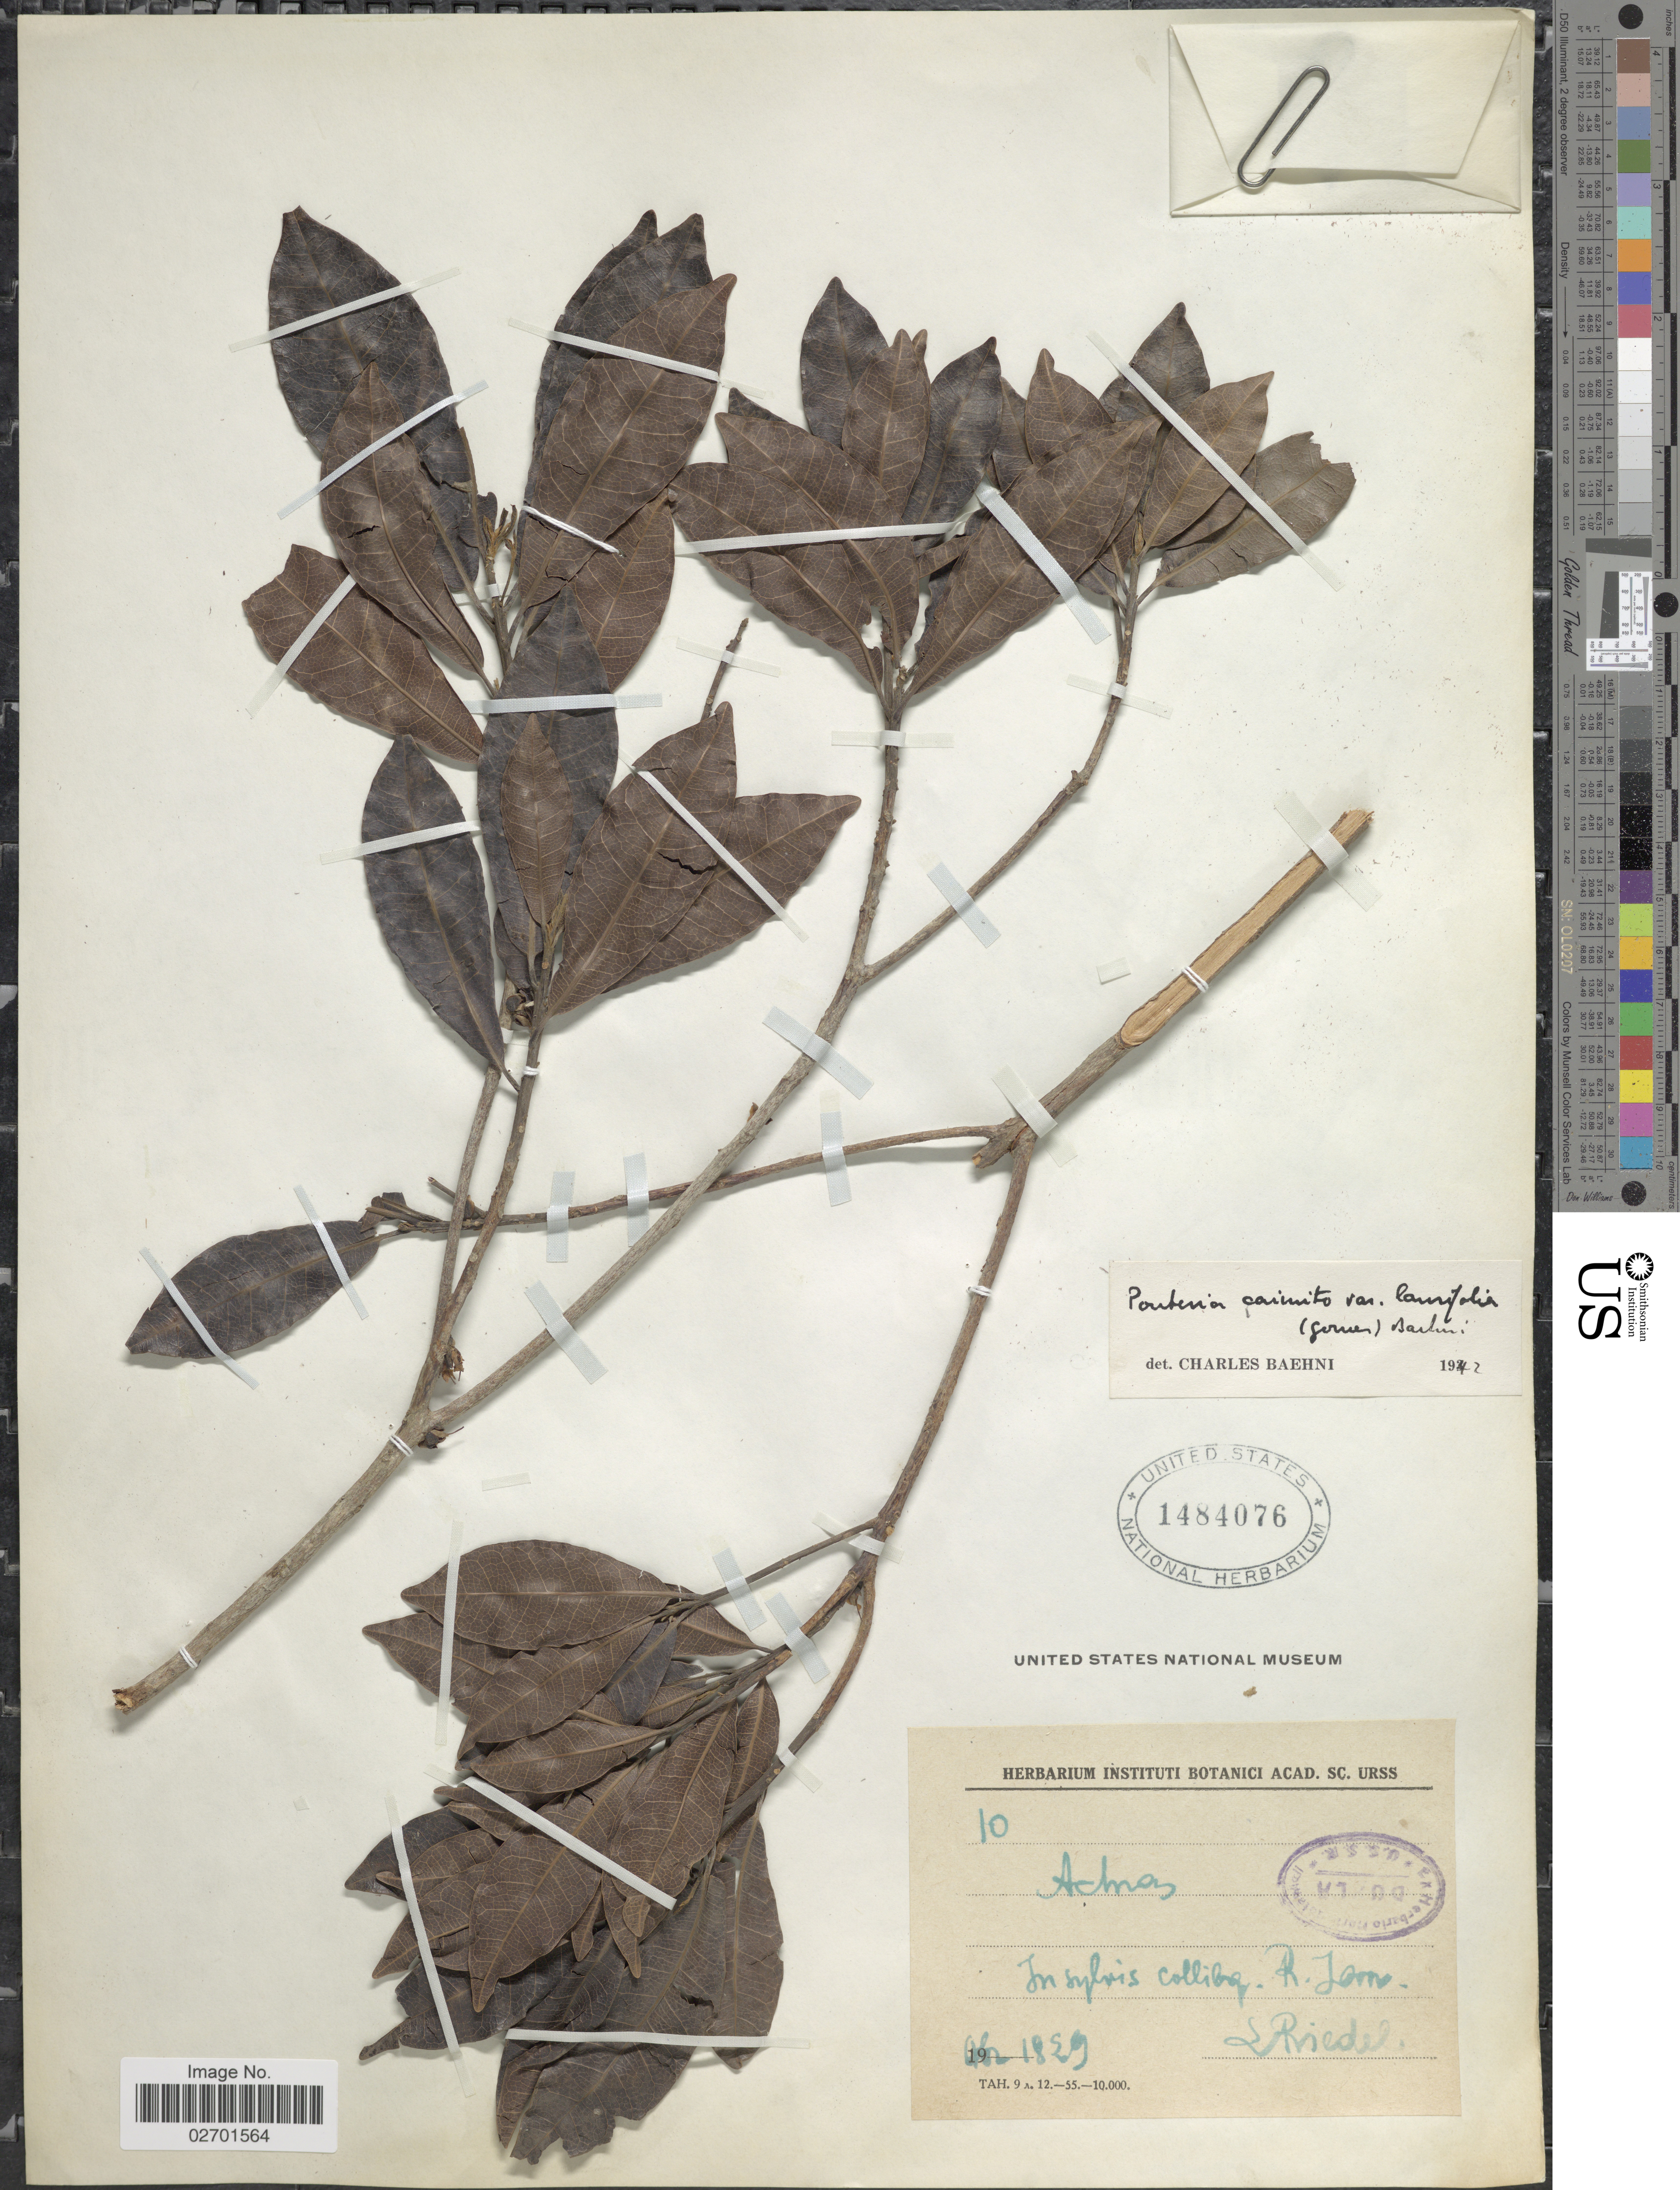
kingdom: Plantae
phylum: Tracheophyta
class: Magnoliopsida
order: Ericales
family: Sapotaceae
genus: Pouteria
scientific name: Pouteria caimito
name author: (Ruiz & Pav.) Radlk.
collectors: L. Riedel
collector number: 10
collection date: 1889-04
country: Brazil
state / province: Rio de Janeiro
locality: In. sylvis collib, R. Jan.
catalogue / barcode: US 1484076